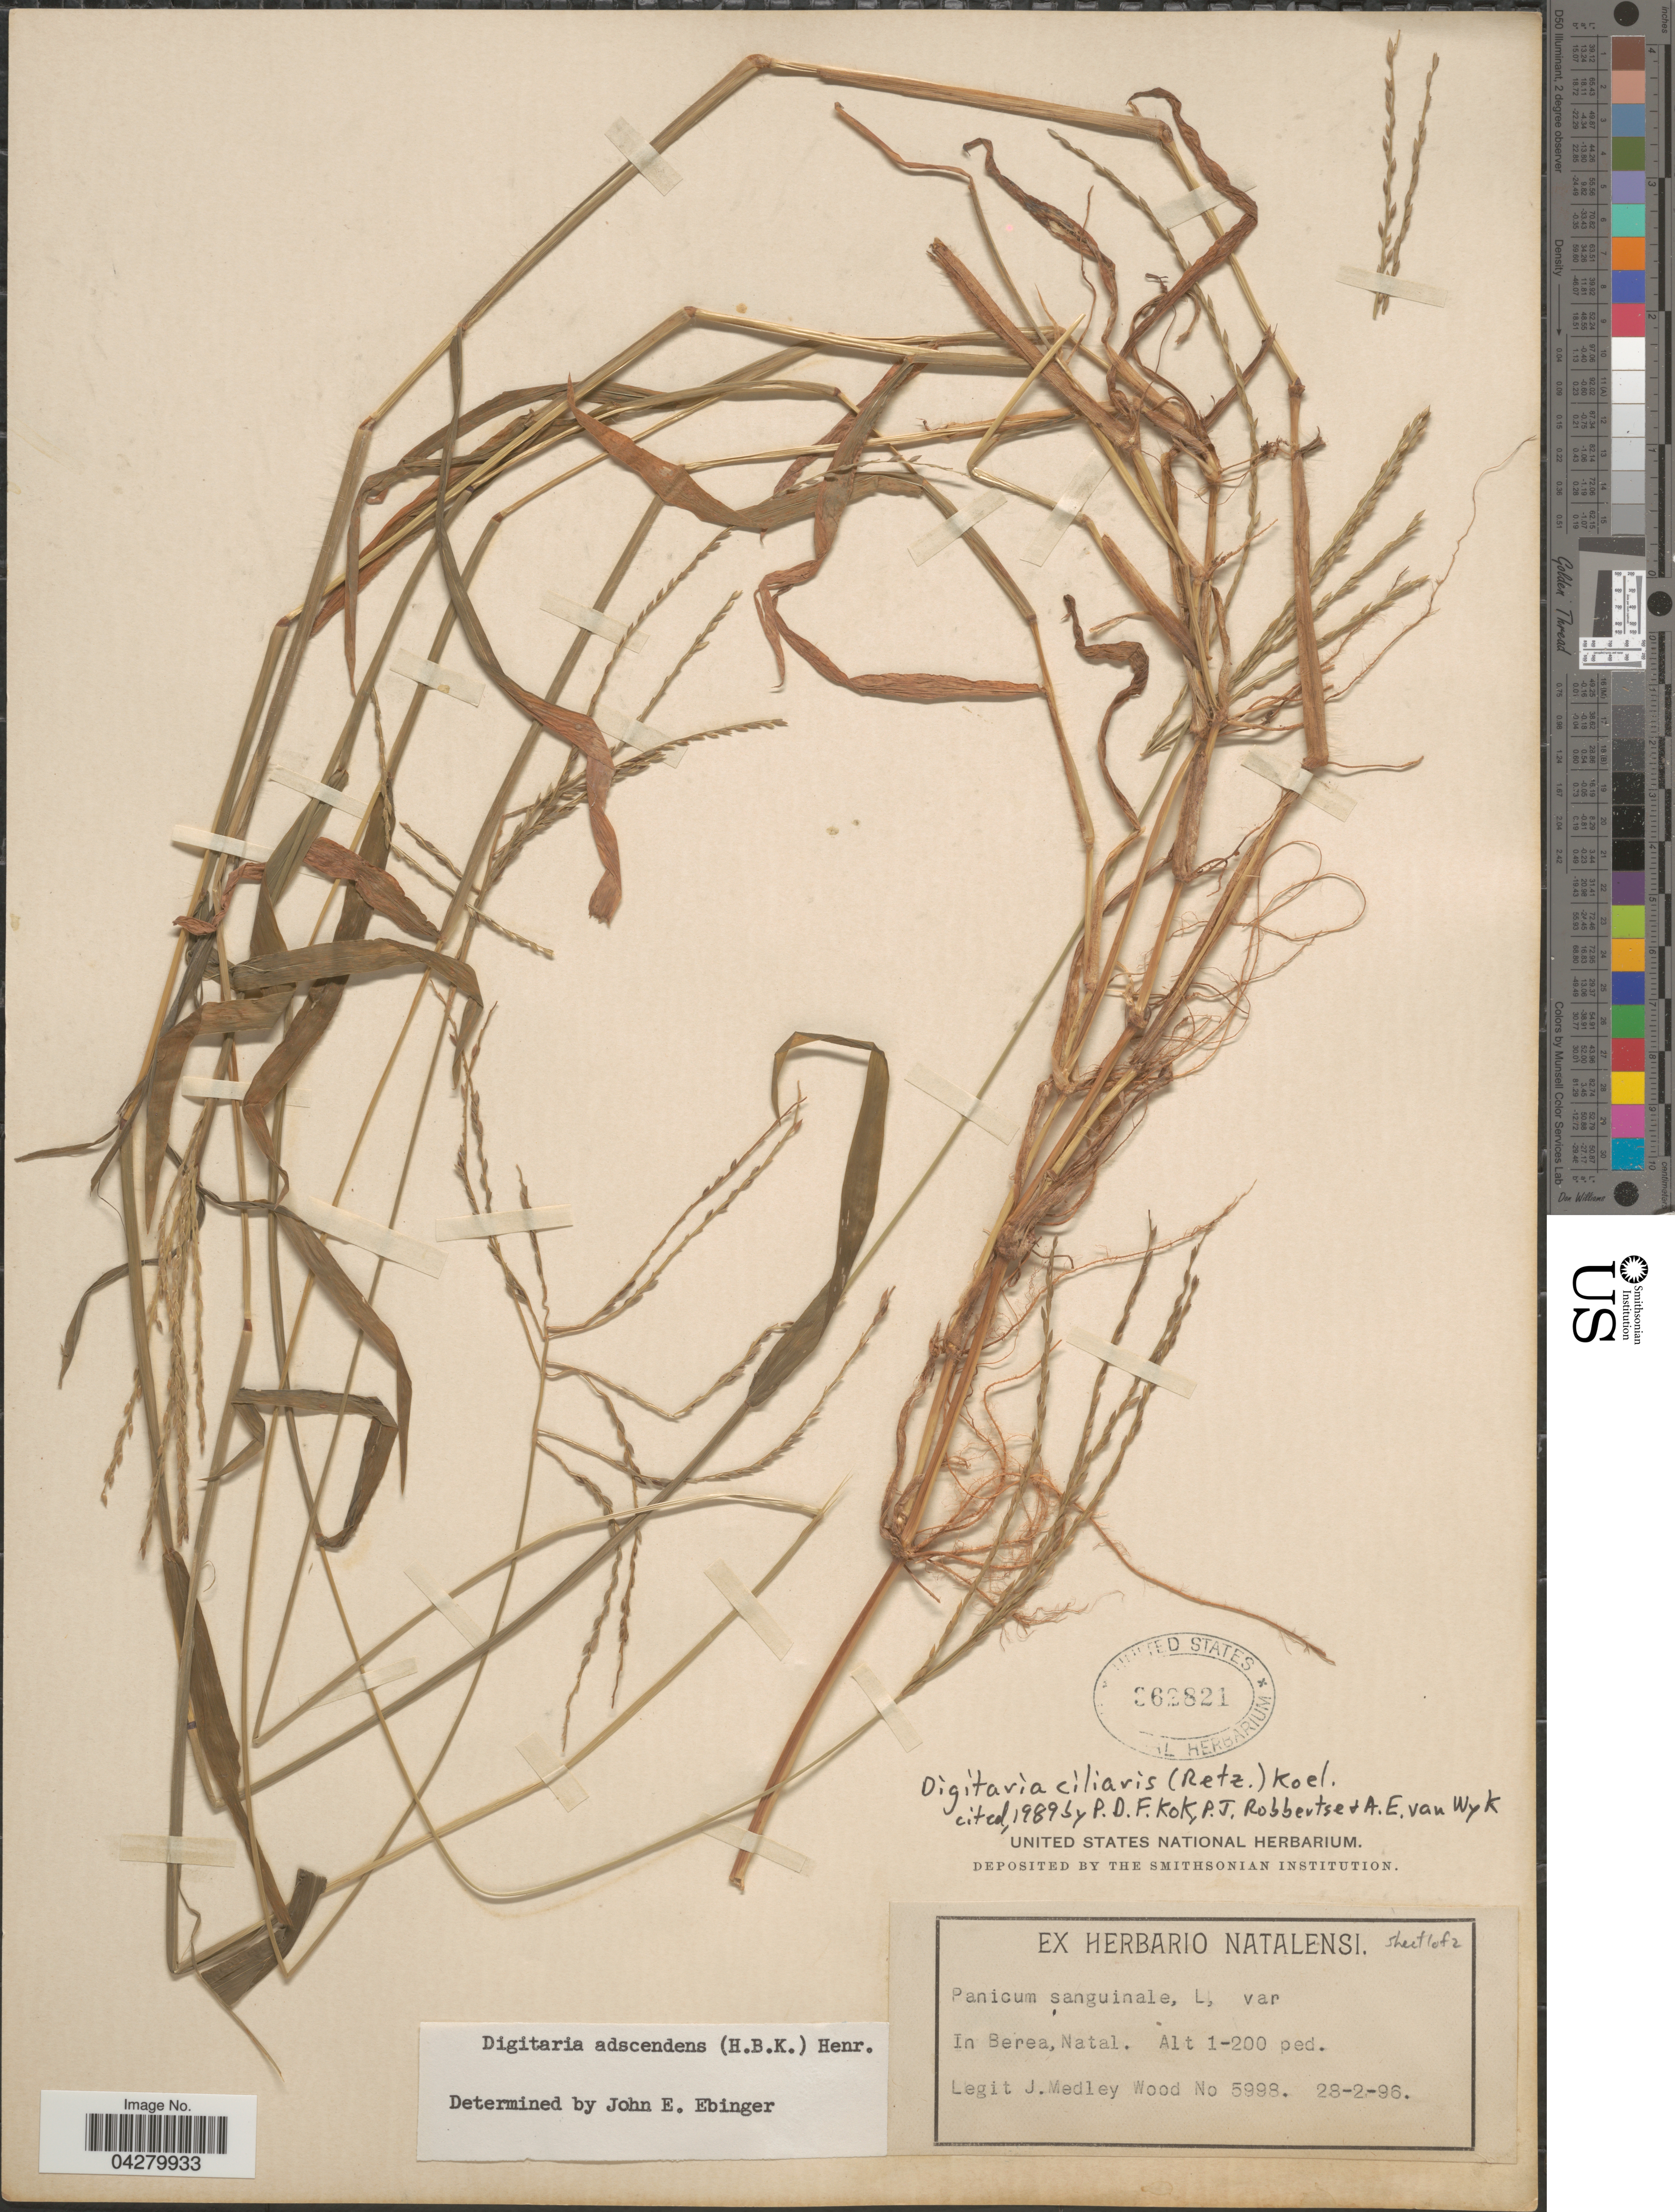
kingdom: Plantae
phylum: Tracheophyta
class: Liliopsida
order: Poales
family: Poaceae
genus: Digitaria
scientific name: Digitaria ciliaris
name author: (Retz.) Koeler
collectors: J. M. Wood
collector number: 5998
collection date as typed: Transcribed d/m/y: 28/2/96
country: South Africa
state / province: KwaZulu-Natal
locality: In Berea,Natal.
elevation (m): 30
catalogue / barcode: US 362821